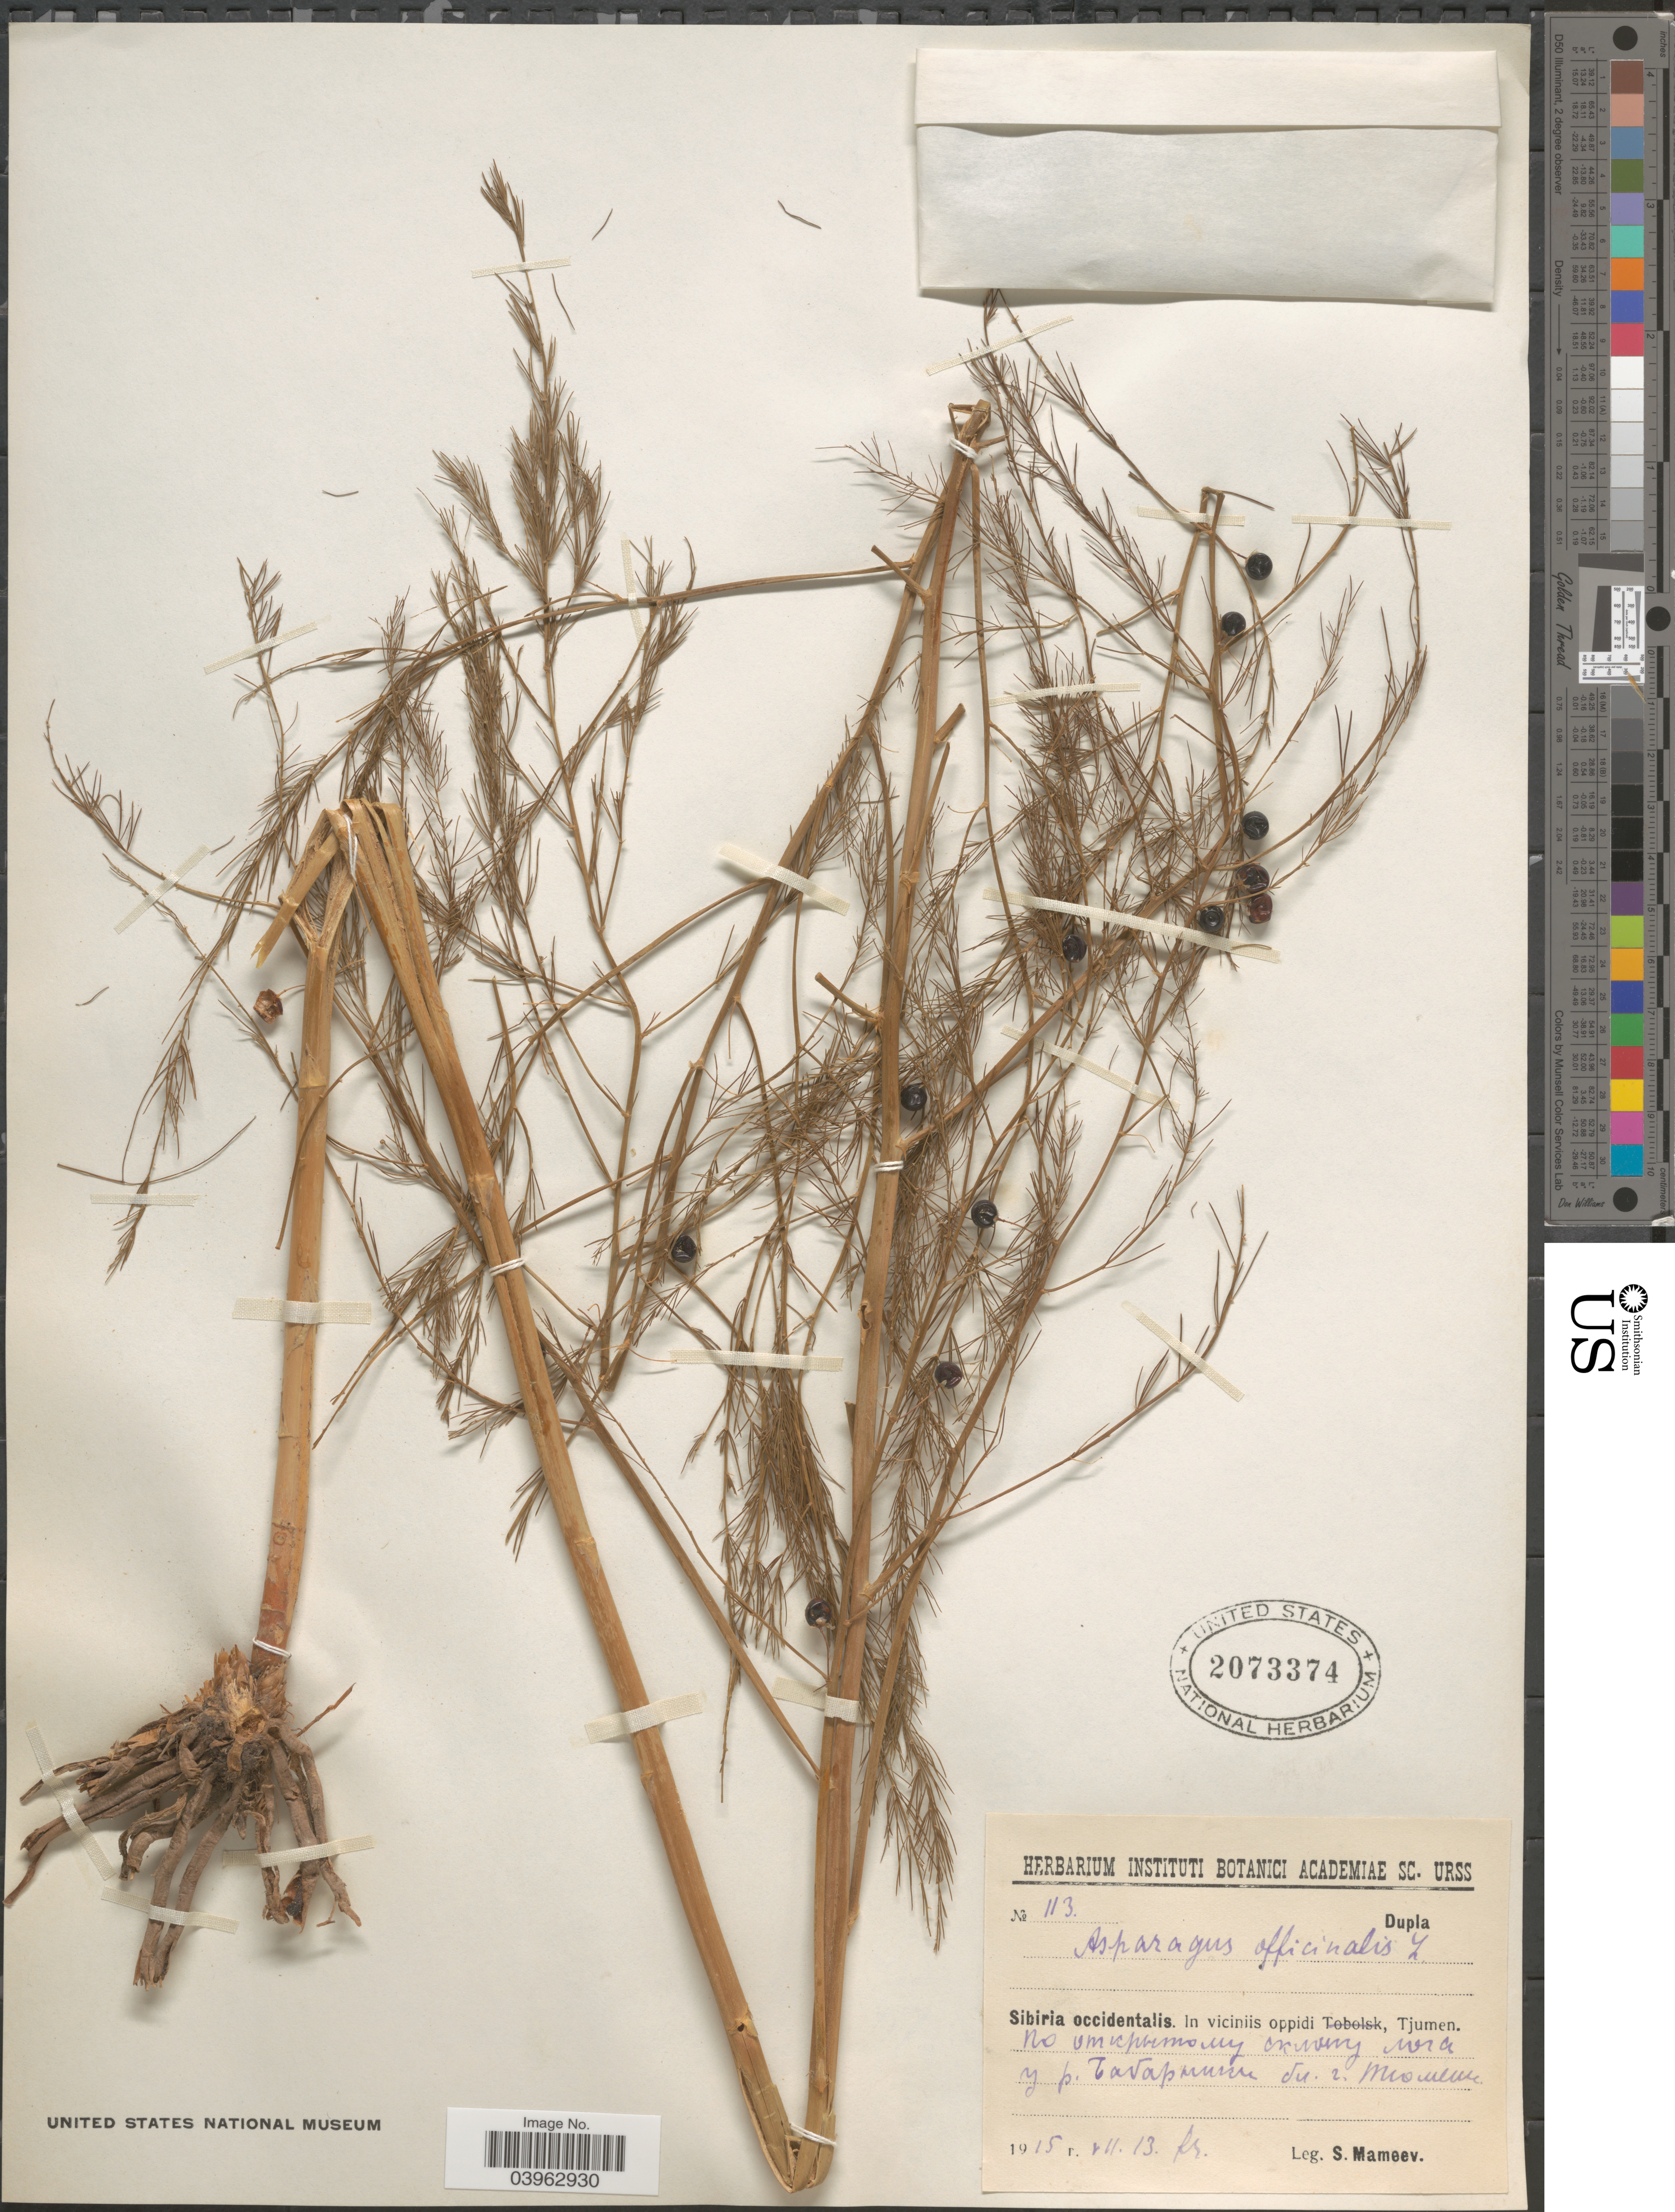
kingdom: Plantae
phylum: Tracheophyta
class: Liliopsida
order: Asparagales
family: Asparagaceae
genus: Asparagus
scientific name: Asparagus officinalis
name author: L.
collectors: S. Mameev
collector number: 113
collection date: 1915-07-13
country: Russian Federation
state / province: Tyumen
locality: Near river Taborinka, vicinity of Tyumen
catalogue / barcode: US 2073374